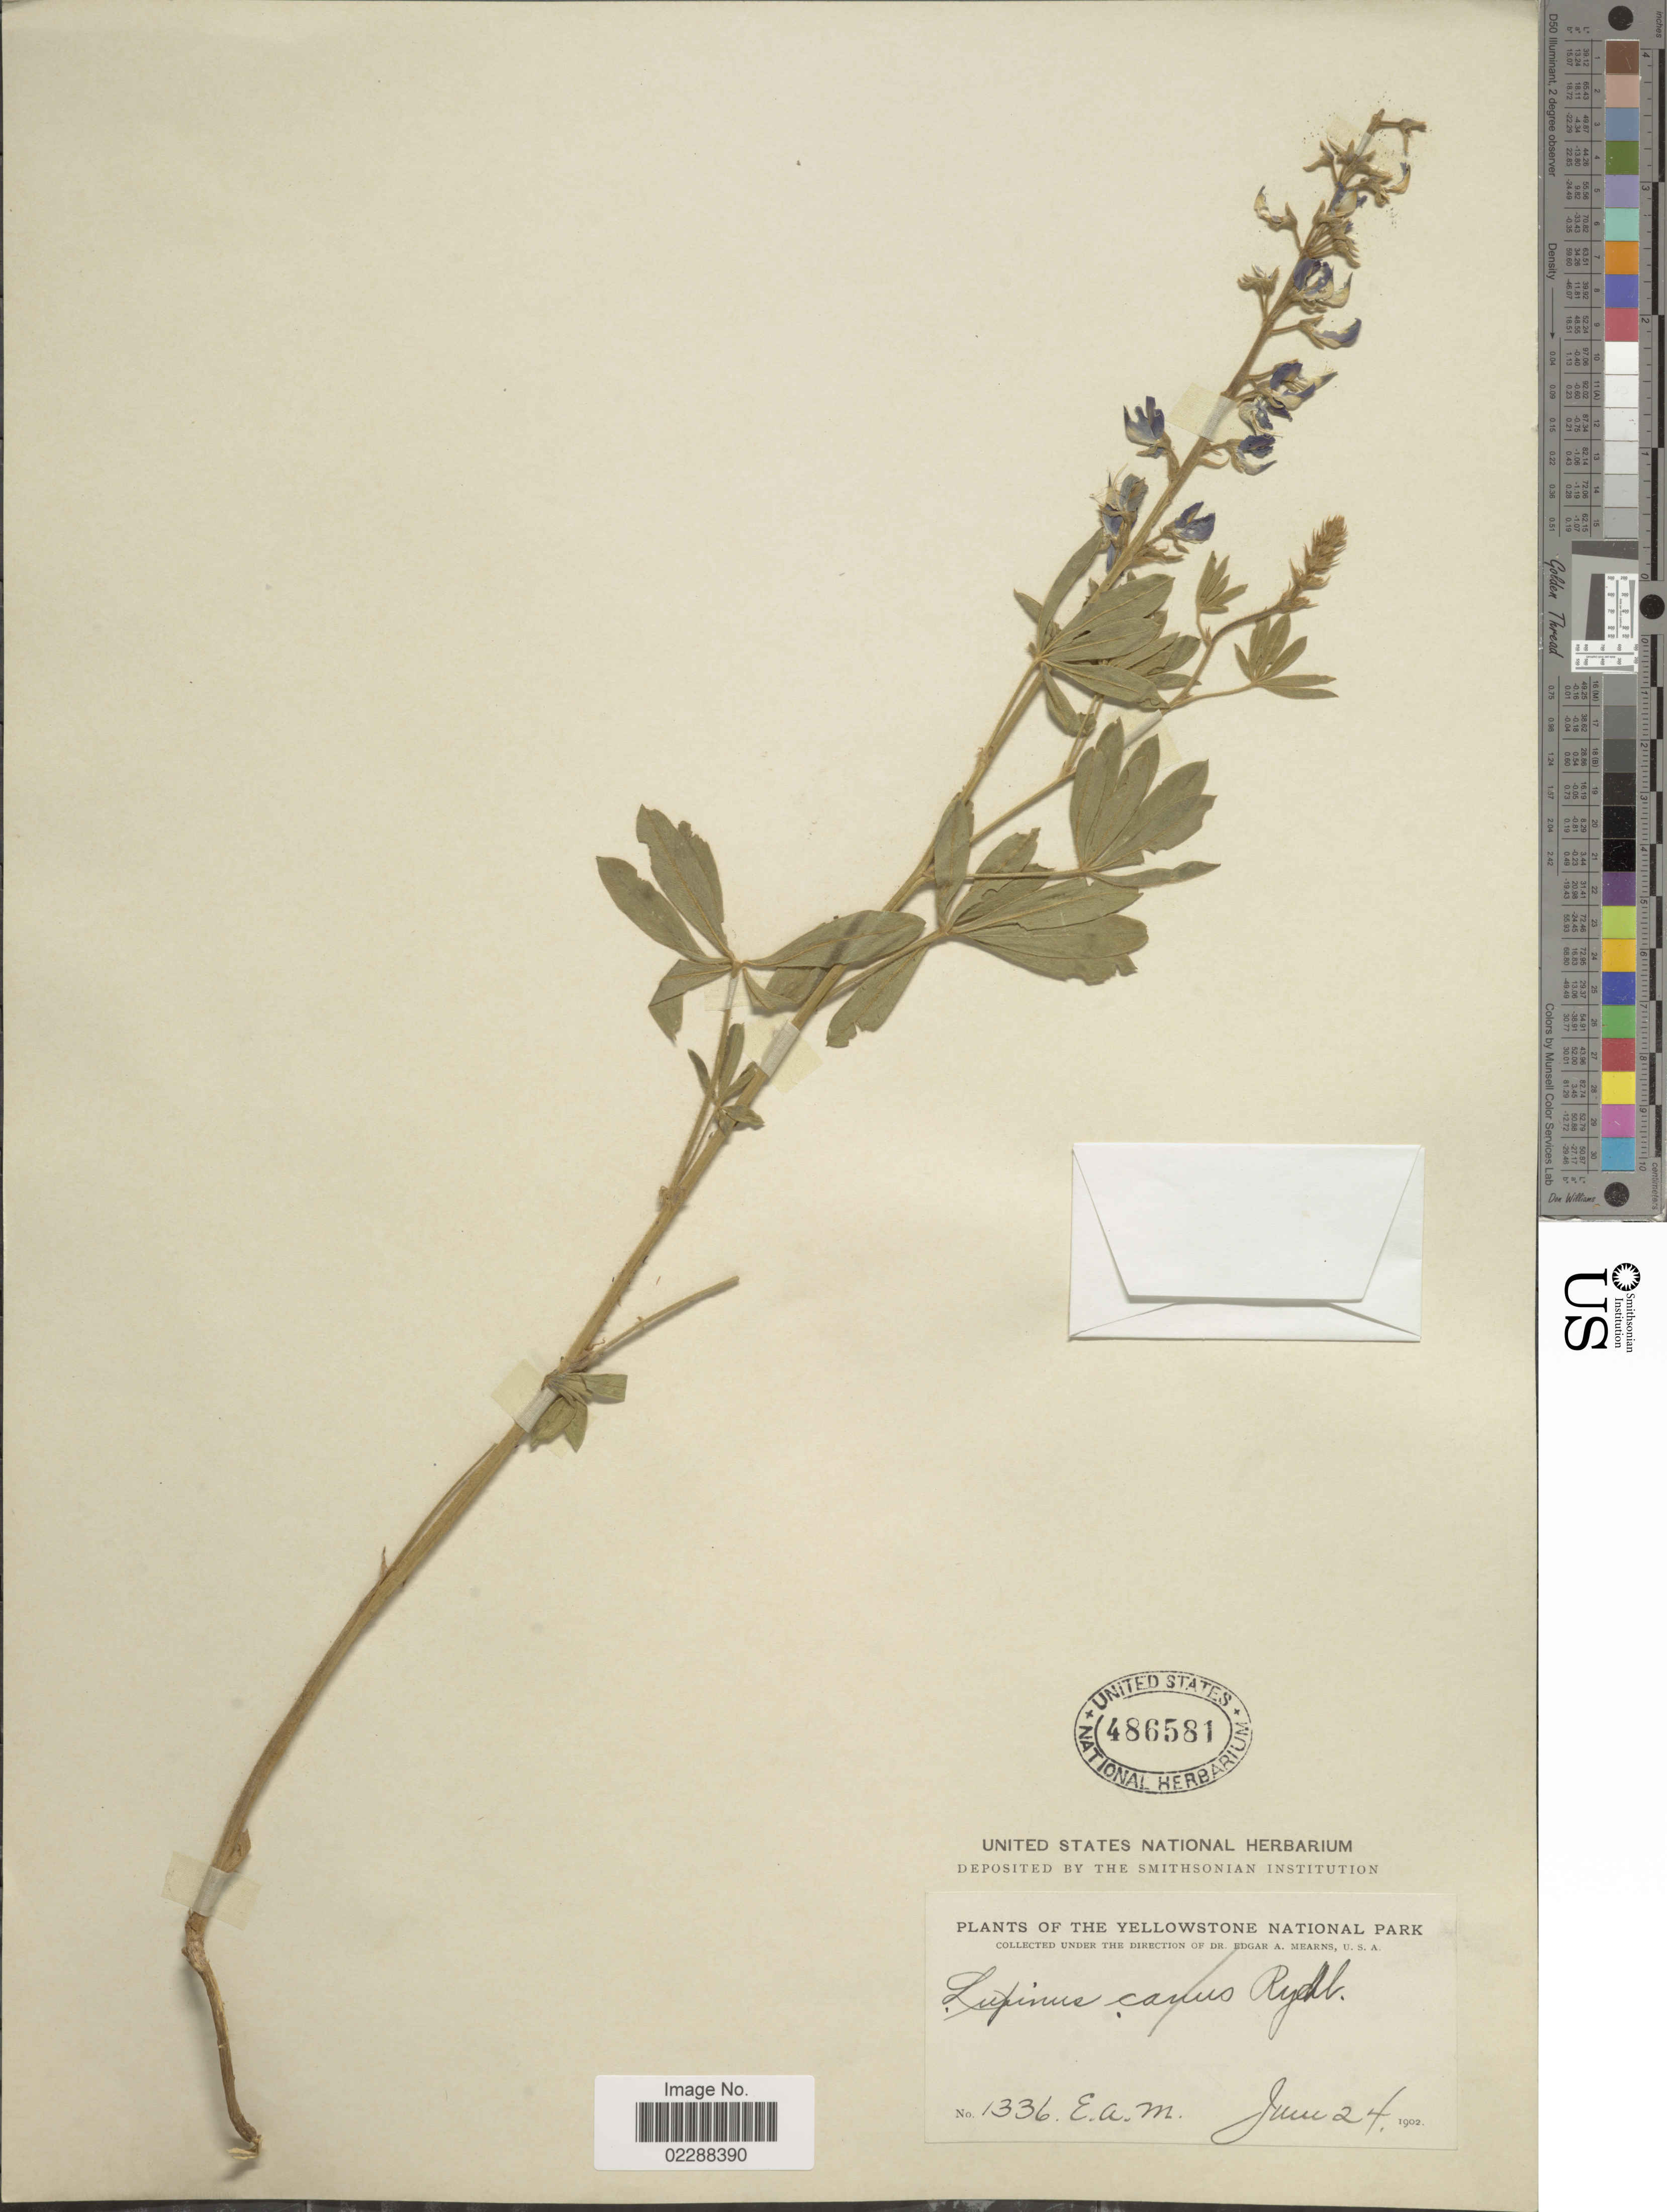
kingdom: Plantae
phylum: Tracheophyta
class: Magnoliopsida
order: Fabales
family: Fabaceae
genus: Lupinus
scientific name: Lupinus sp.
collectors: E. A. Mearns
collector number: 1336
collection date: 1902-06-24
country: United States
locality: The Yellowstone National Park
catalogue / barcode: US 486581